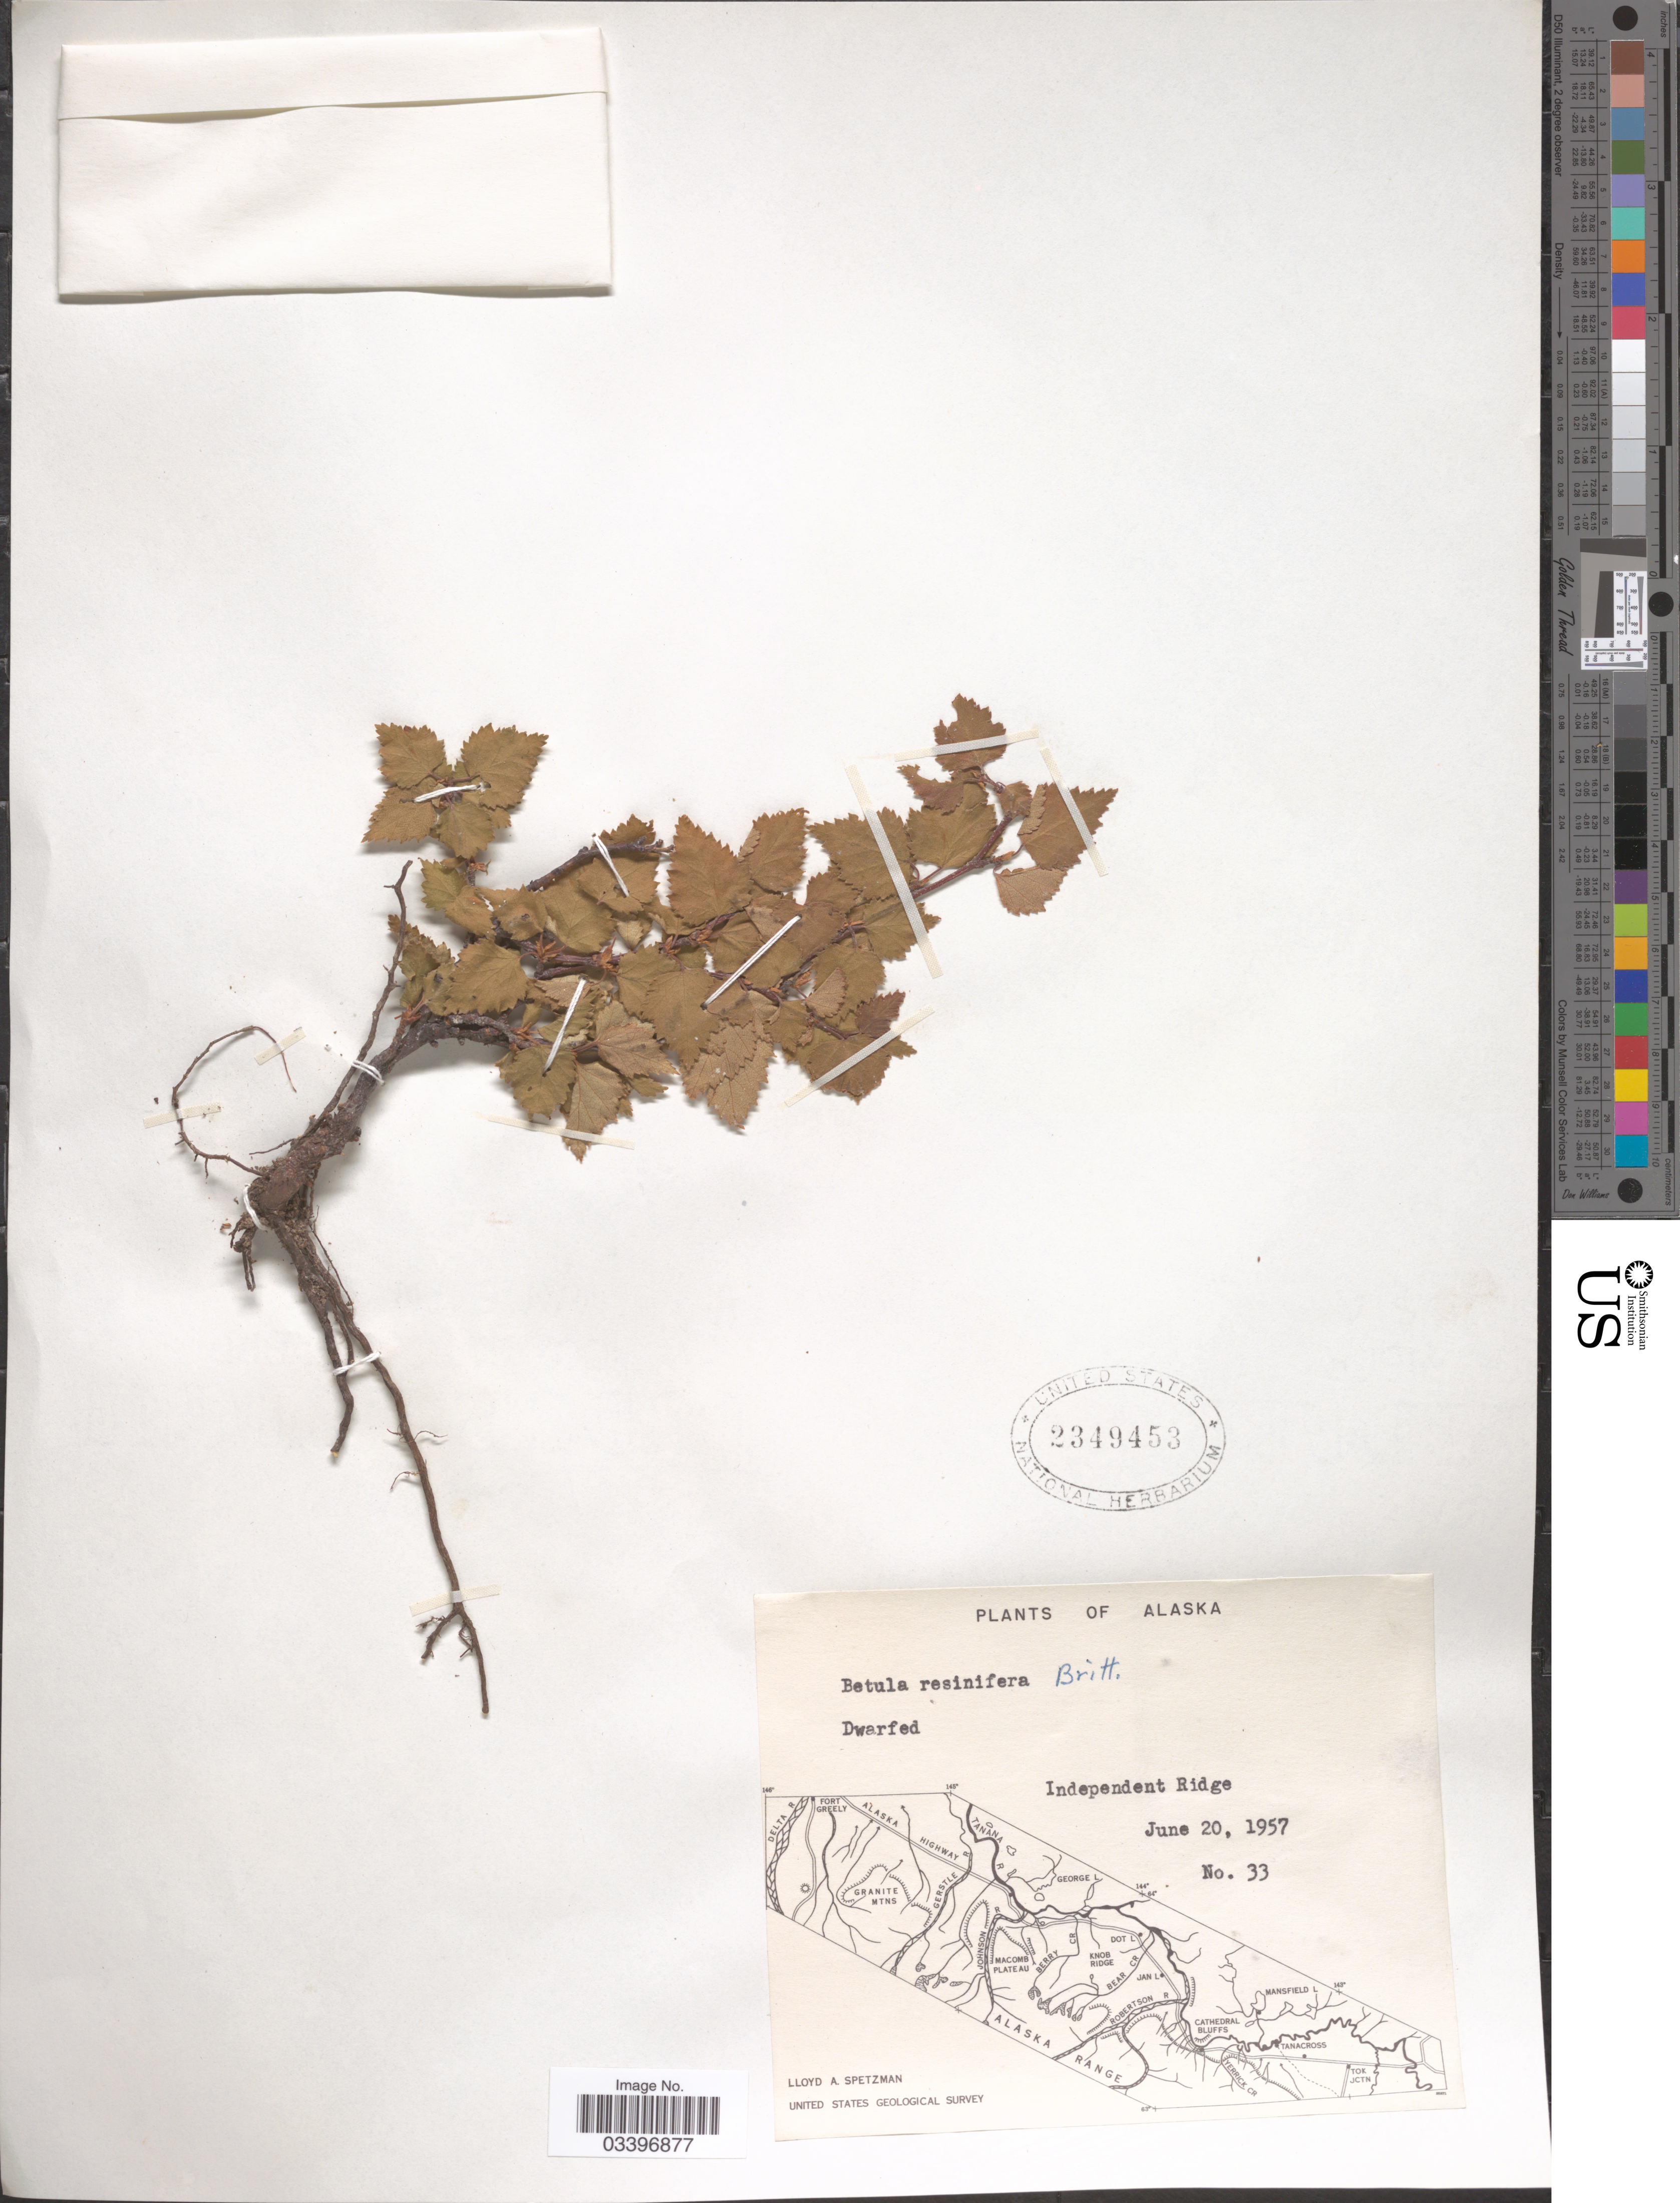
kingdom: Plantae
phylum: Tracheophyta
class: Magnoliopsida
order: Fagales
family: Betulaceae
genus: Betula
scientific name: Betula resinifera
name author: Britton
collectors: L. Spetzman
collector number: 33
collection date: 1957-06-20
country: United States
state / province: Alaska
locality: Independent Ridge.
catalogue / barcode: US 2349453